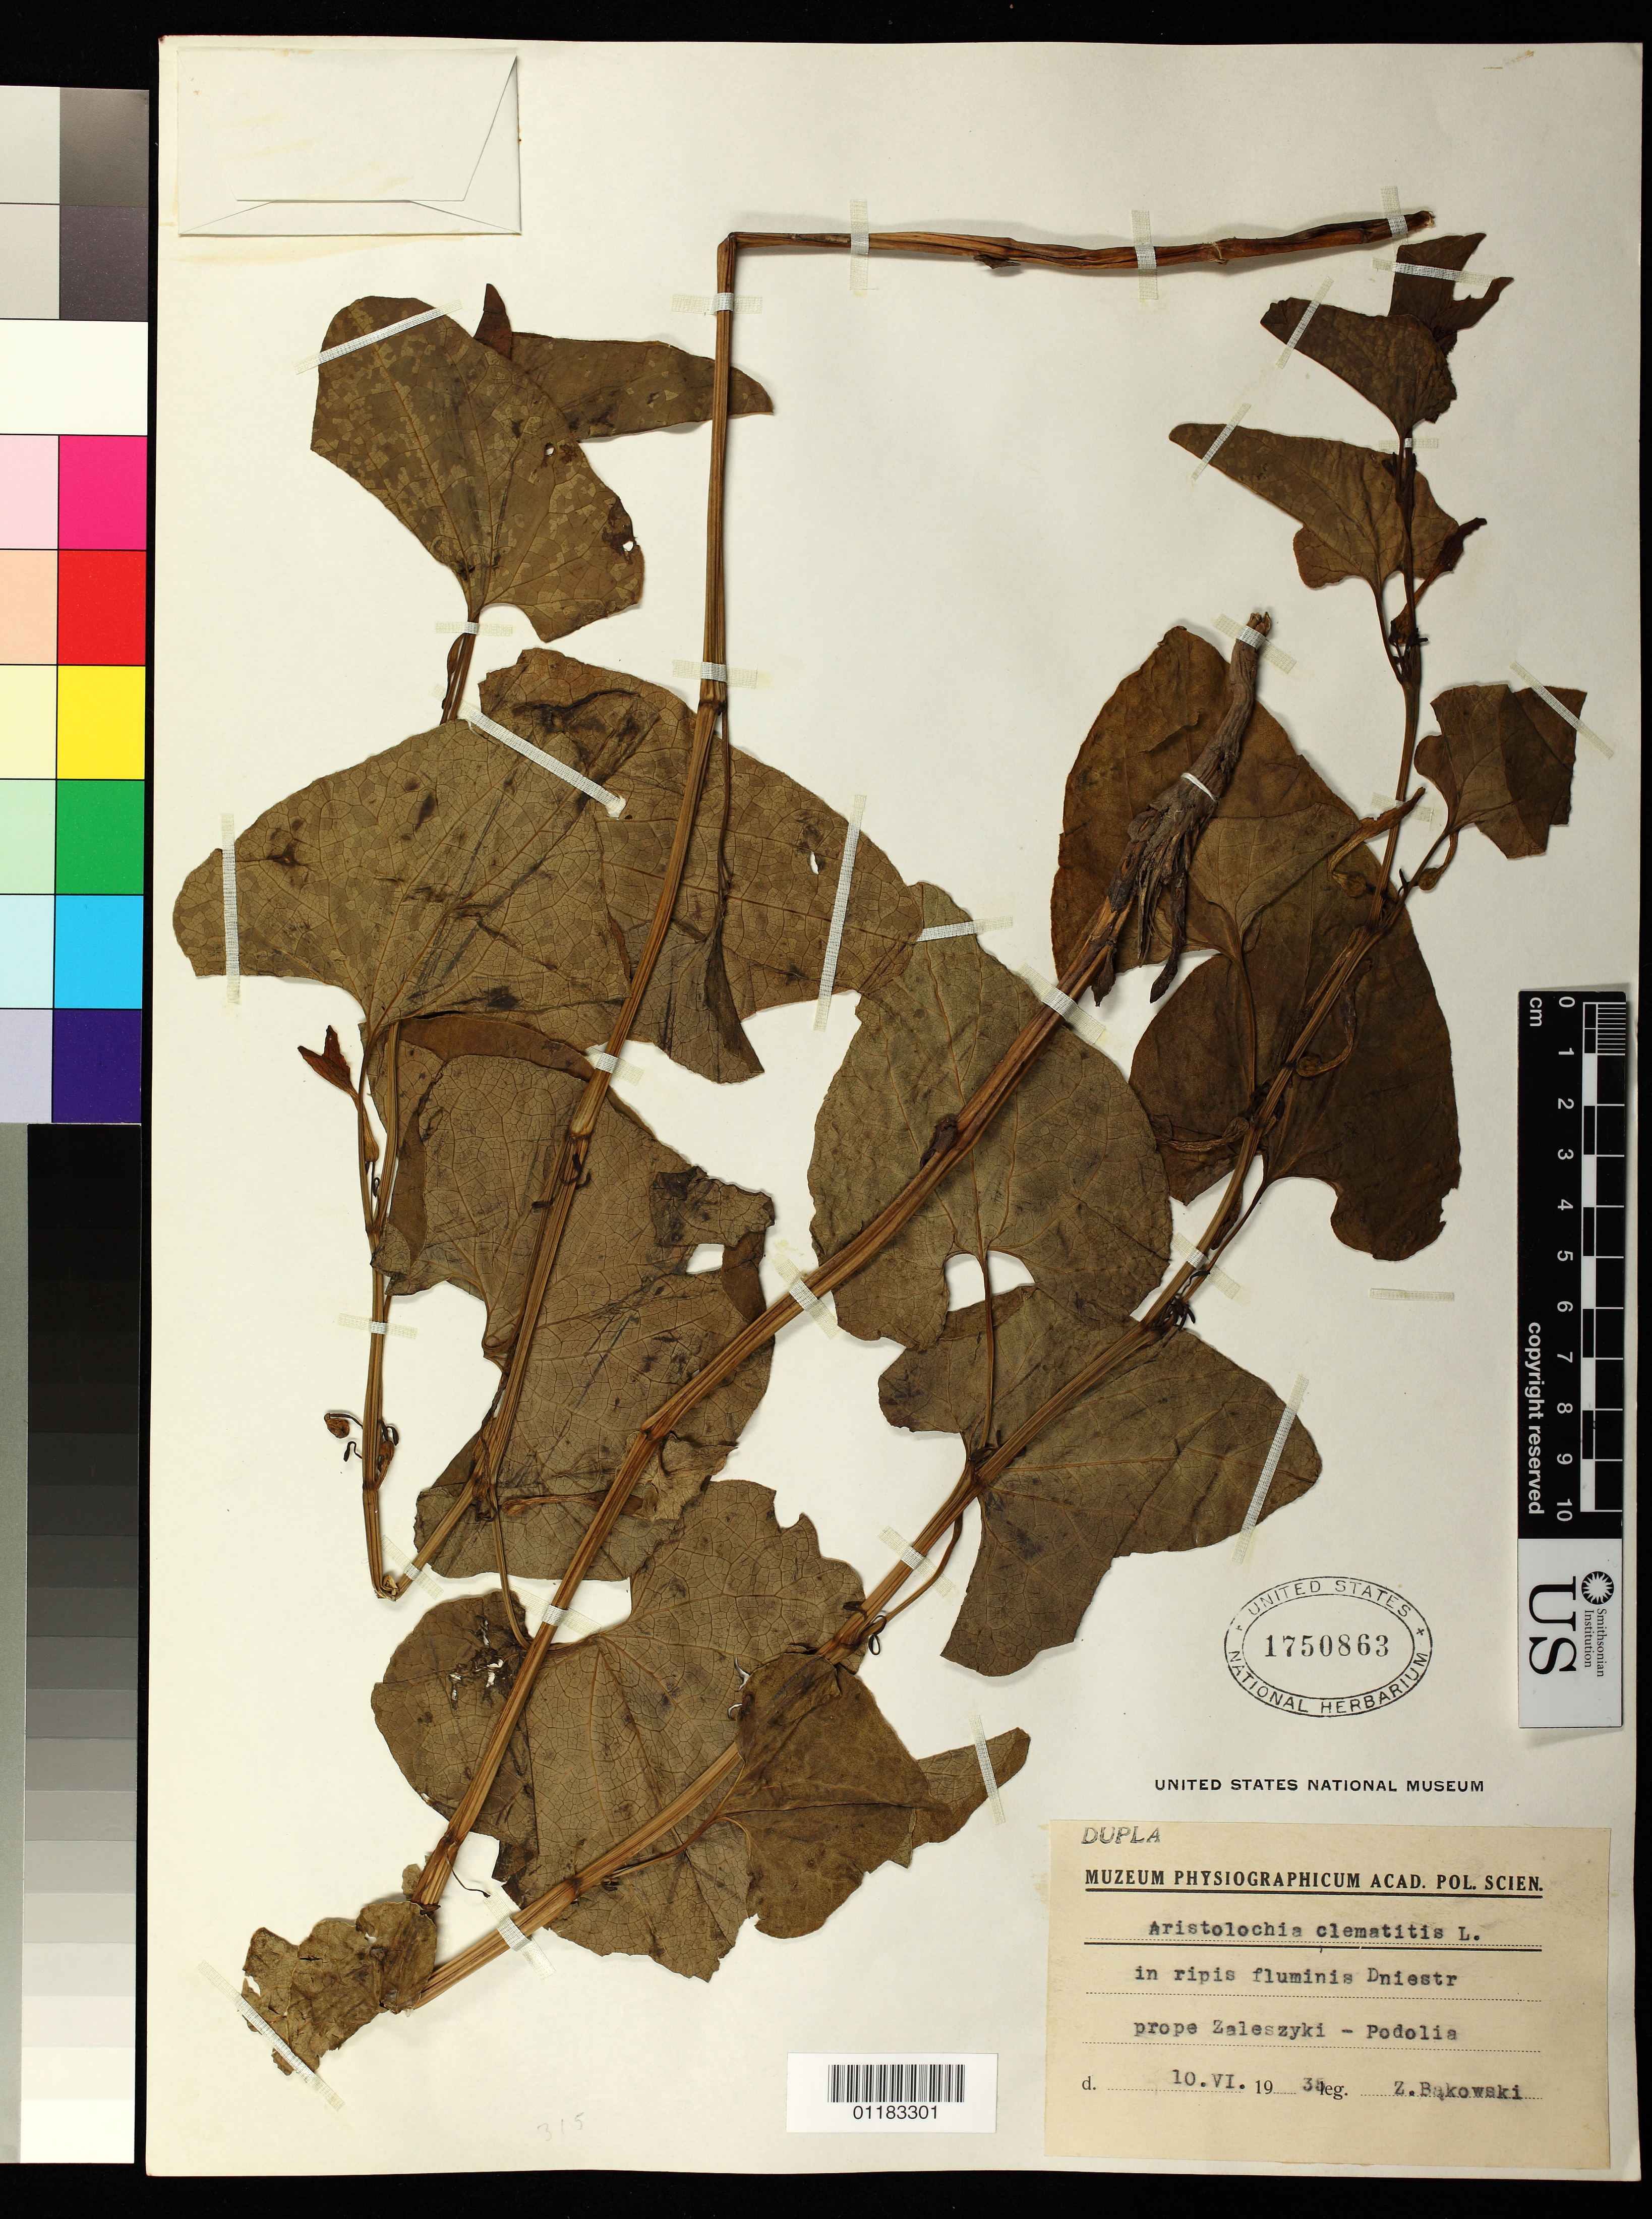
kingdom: Plantae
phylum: Tracheophyta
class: Magnoliopsida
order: Piperales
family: Aristolochiaceae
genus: Aristolochia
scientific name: Aristolochia clematitis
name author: L.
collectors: J. Bakowski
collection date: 1935-06-10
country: Ukraine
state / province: Ternopil'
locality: in ripis fluminis Dniestr prope Zaleszyki [Zalischyky] - Podolia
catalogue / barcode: US 1750863